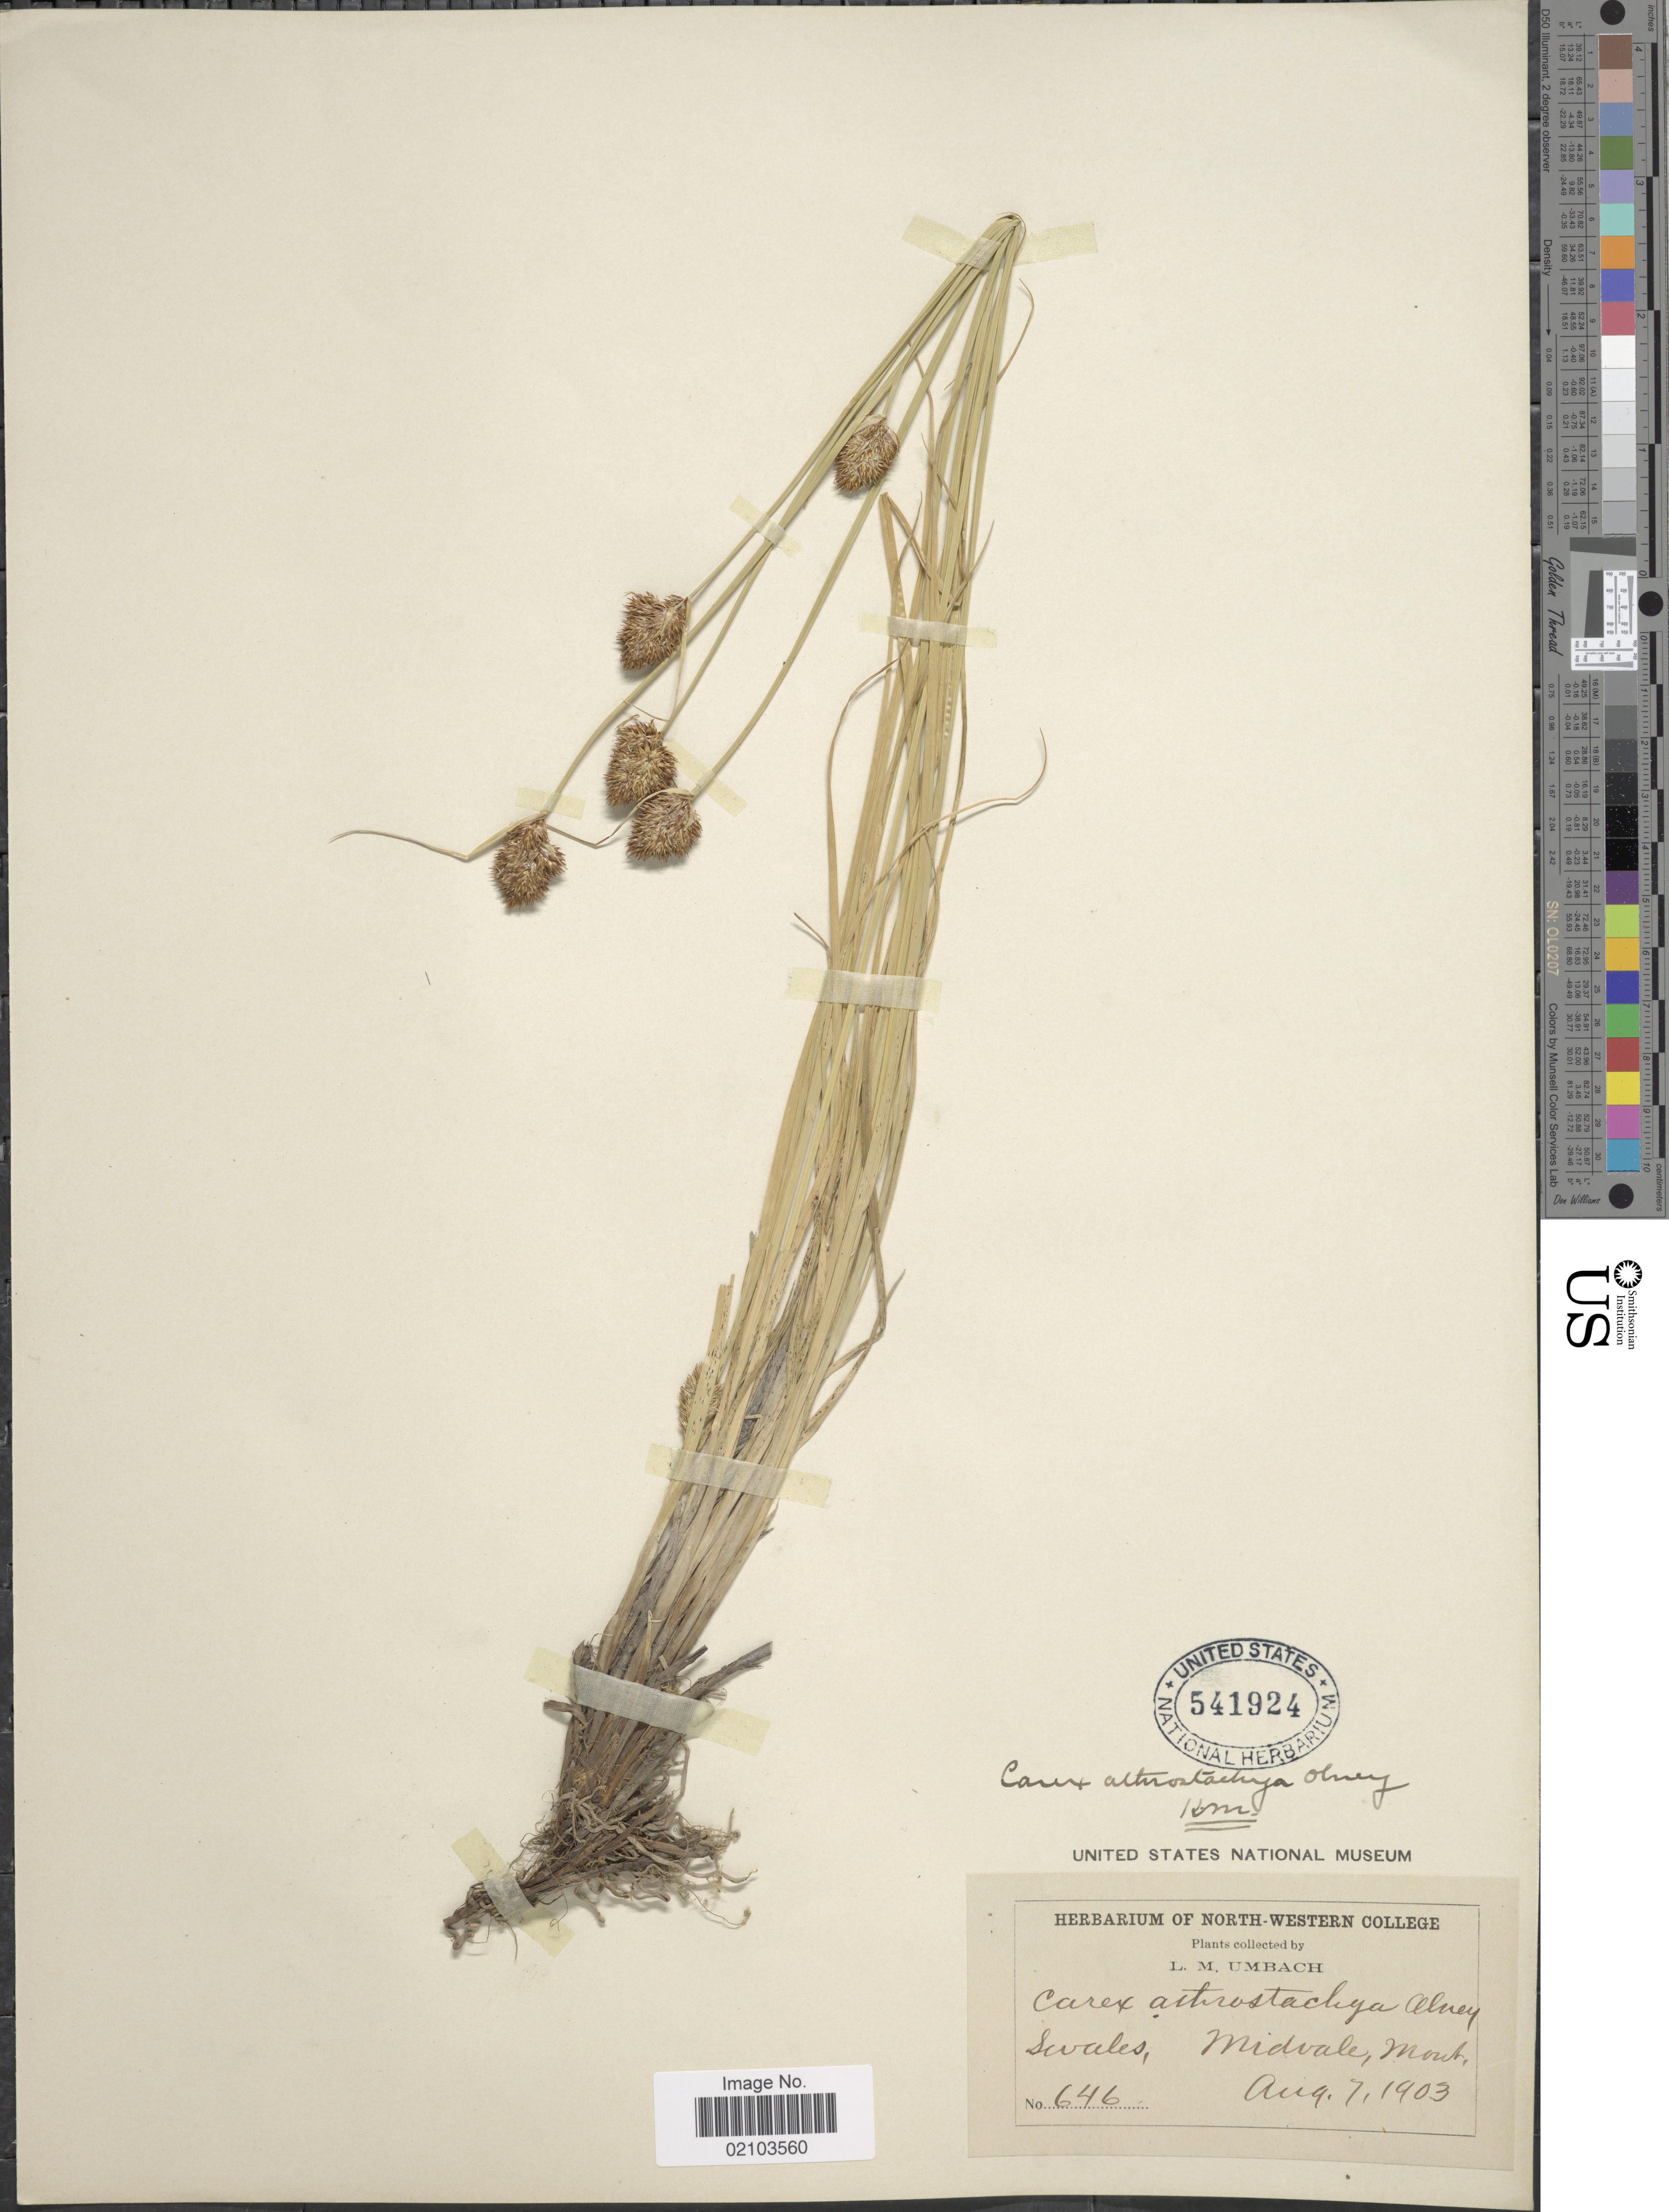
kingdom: Plantae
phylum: Tracheophyta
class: Liliopsida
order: Poales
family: Cyperaceae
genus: Carex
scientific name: Carex athrostachya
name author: Olney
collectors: L. M. Umbach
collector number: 646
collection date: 1903-08-07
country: United States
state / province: Montana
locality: Midvale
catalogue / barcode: US 541924